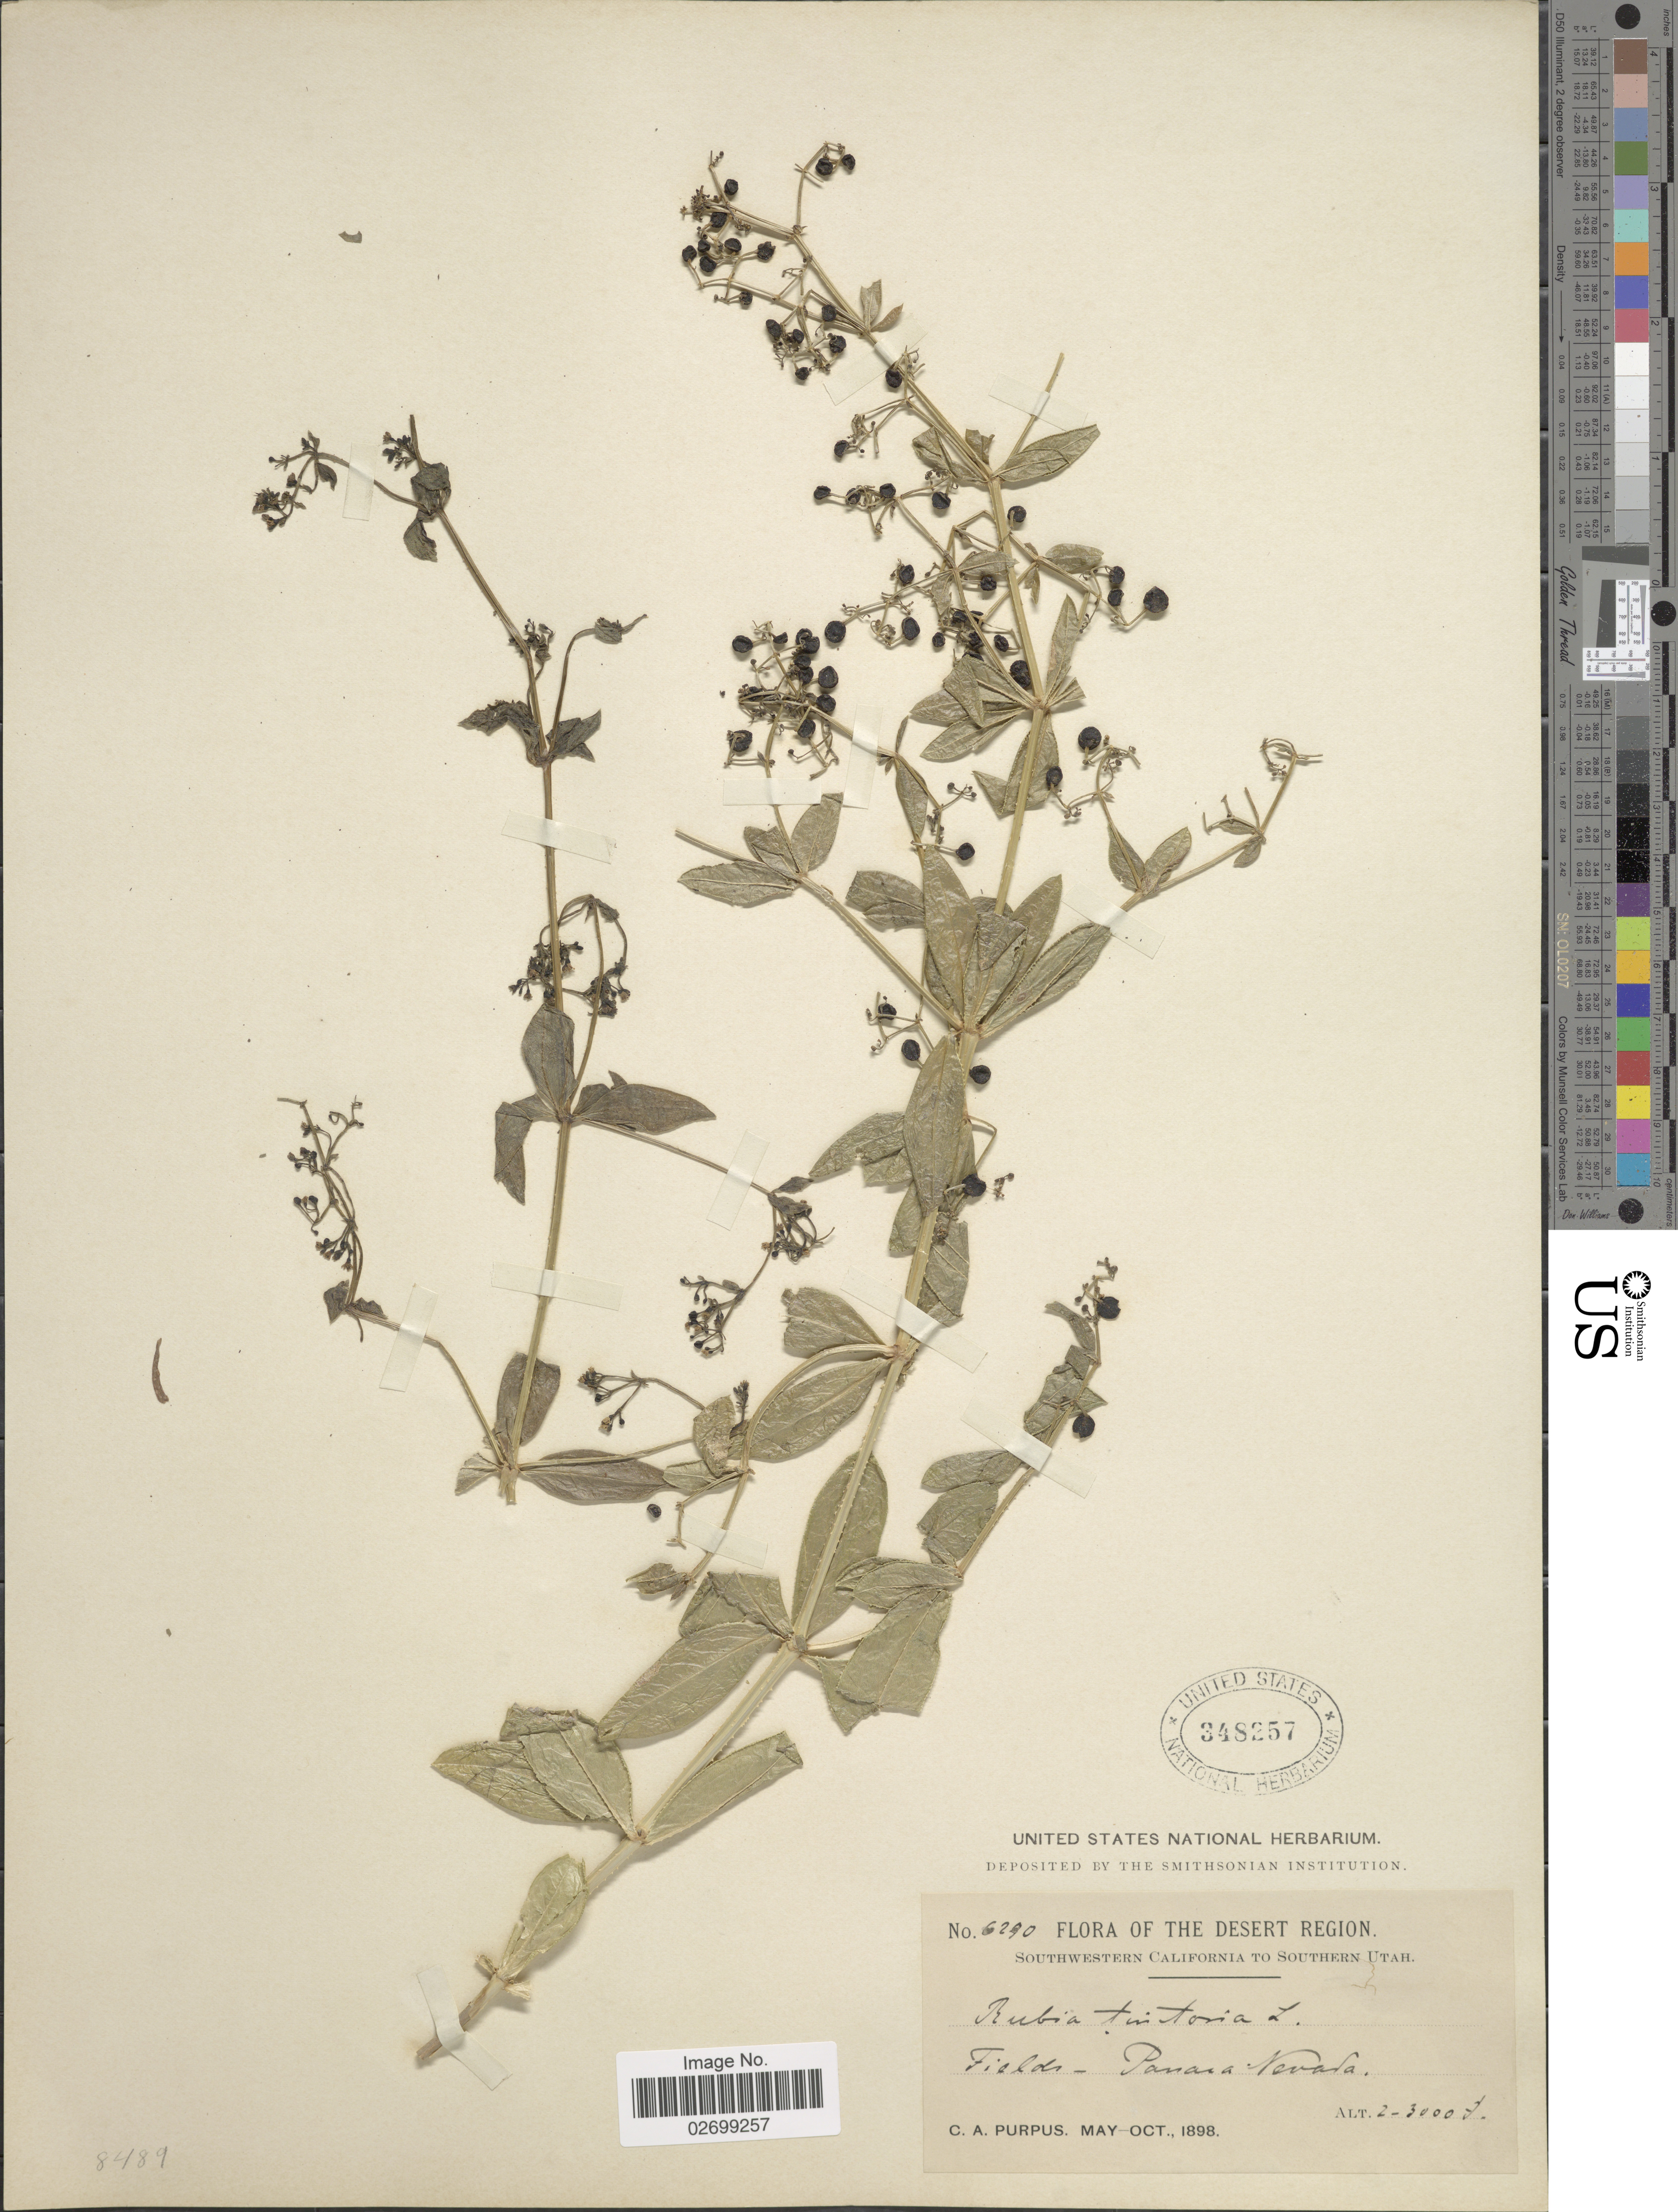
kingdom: Plantae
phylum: Tracheophyta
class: Magnoliopsida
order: Gentianales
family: Rubiaceae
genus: Rubia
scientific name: Rubia tinctorum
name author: L.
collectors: C. A. Purpus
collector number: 6290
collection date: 1898-05/1898-10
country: United States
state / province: Nevada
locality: Desert Region, Southwestern California to Southern Utah, Fields-Panara Nevada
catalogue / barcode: US 348257